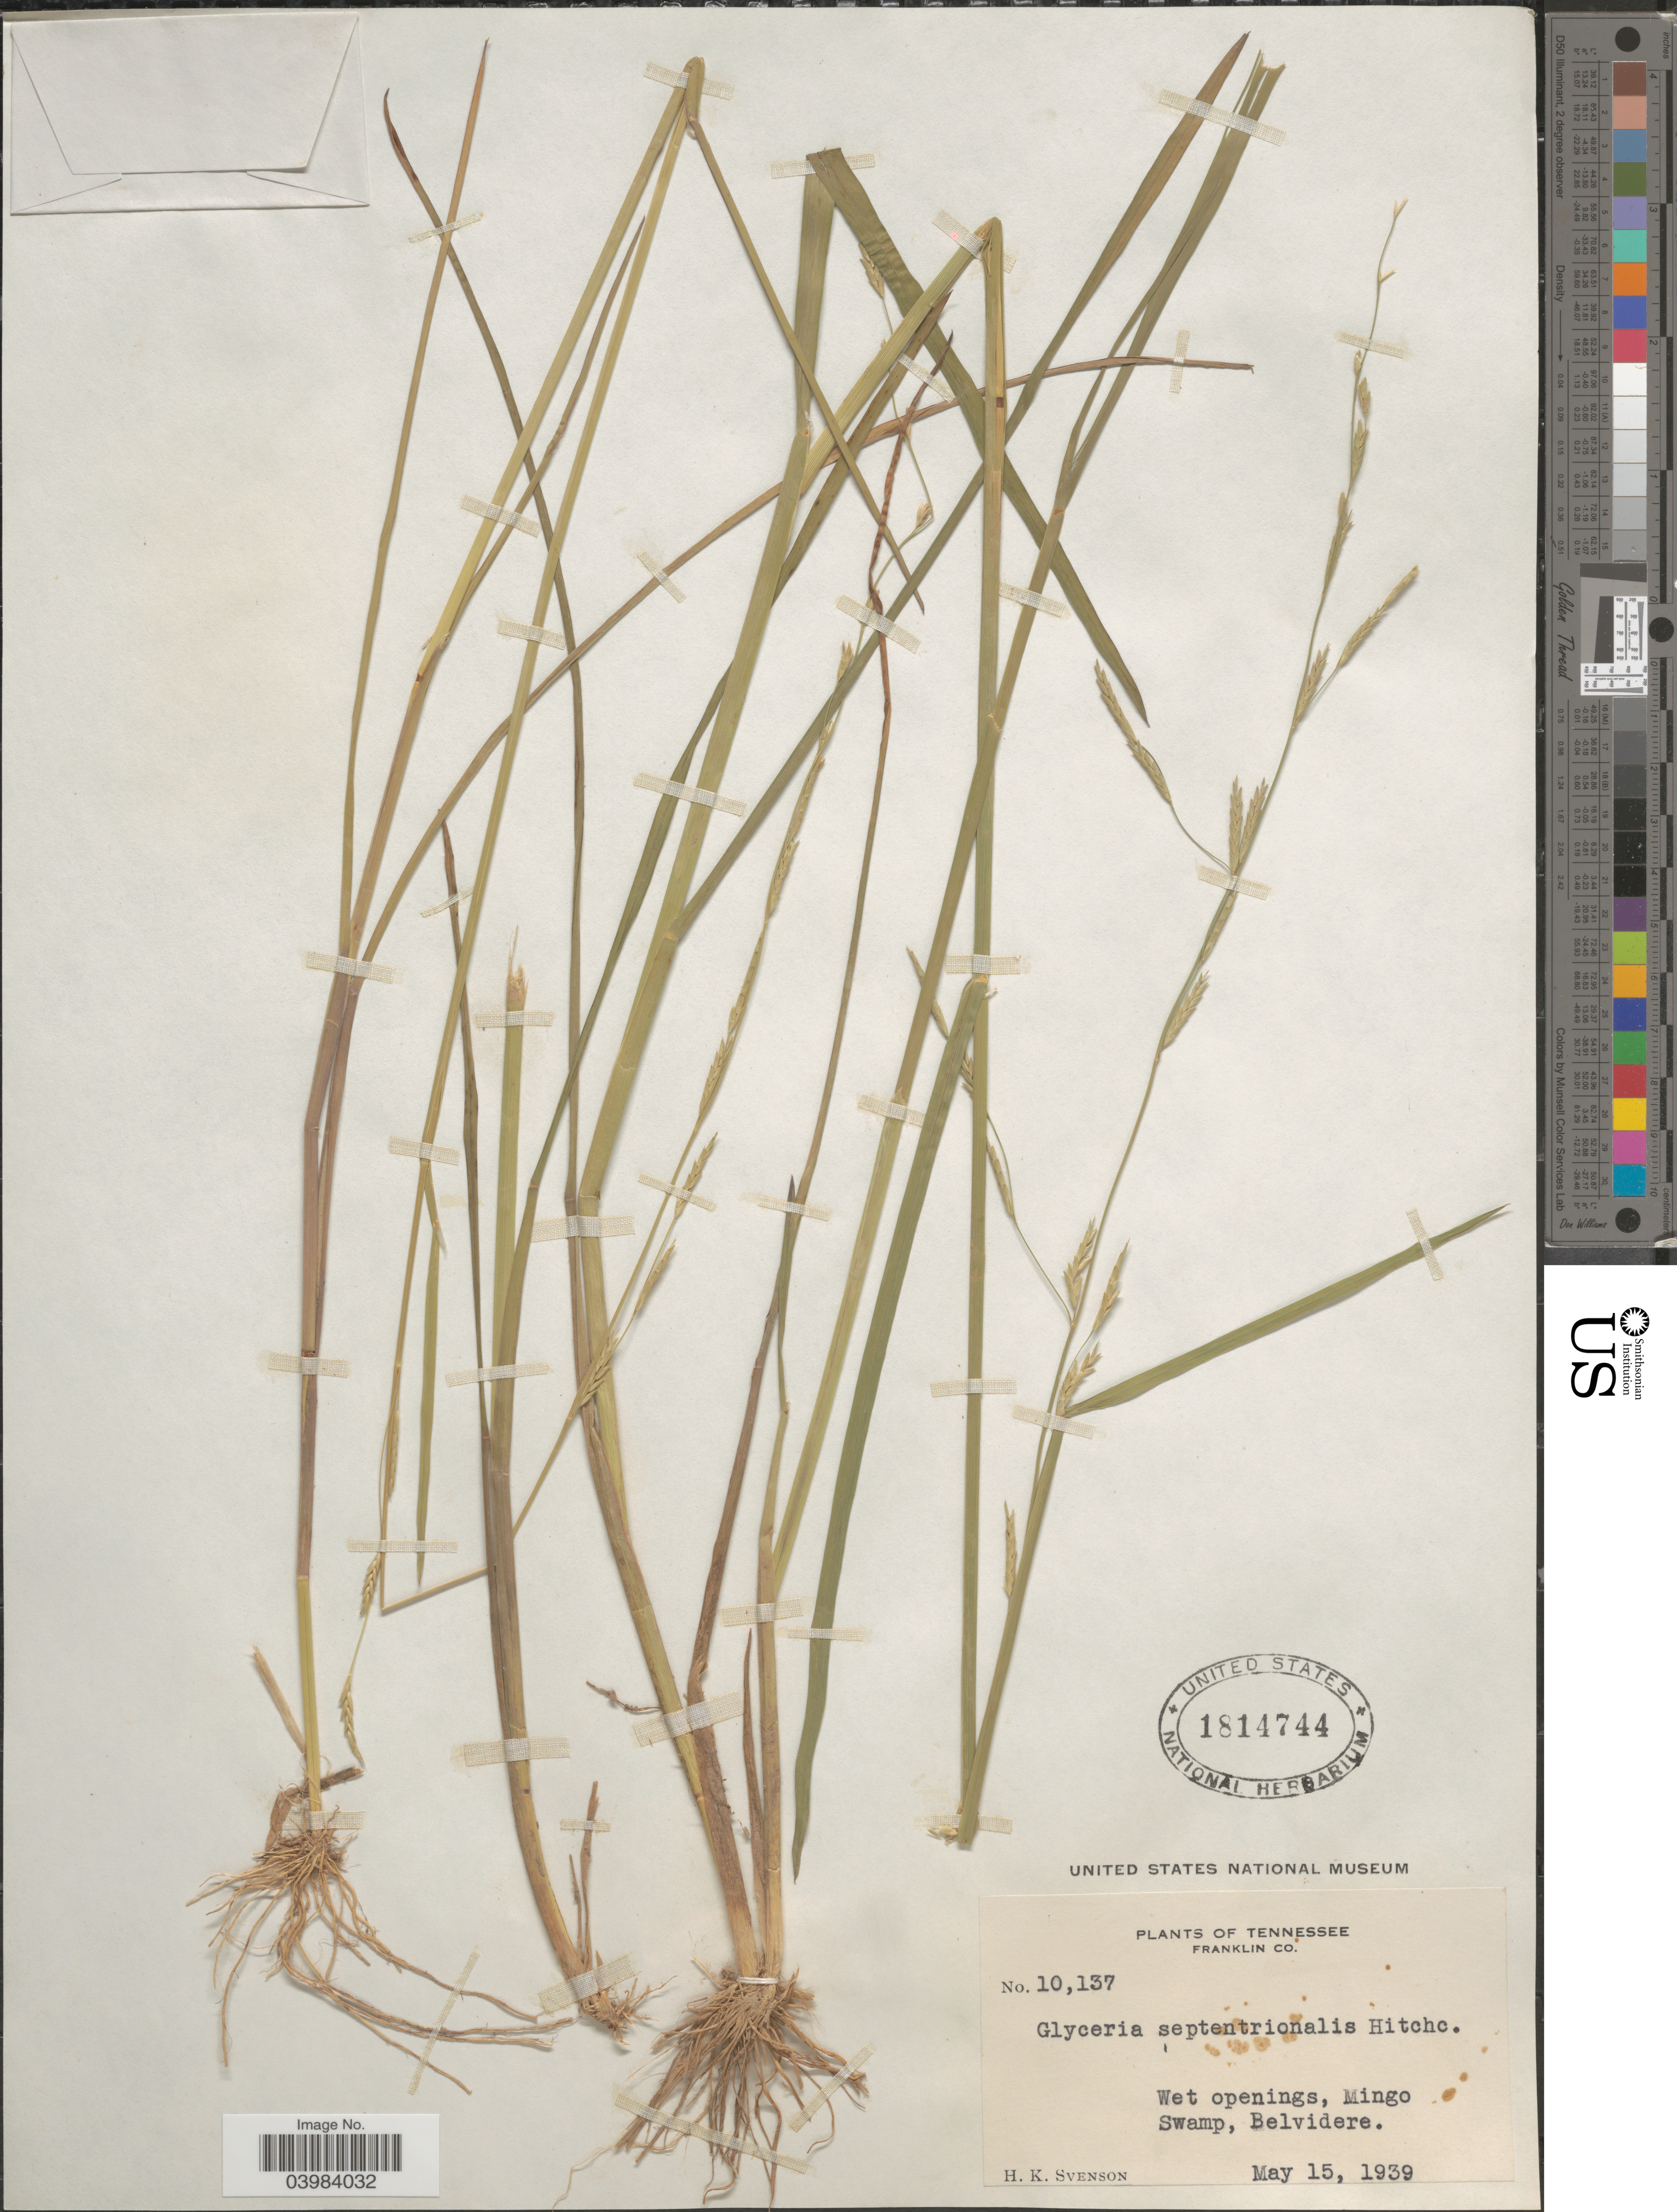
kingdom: Plantae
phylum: Tracheophyta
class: Liliopsida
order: Poales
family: Poaceae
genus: Glyceria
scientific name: Glyceria septentrionalis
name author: Hitchc.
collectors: H. K. Svenson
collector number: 10137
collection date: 1939-05-15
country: United States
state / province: Tennessee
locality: Franklin Co. Wet openings, Mingo Swamp, Belvidere.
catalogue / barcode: US 1814744